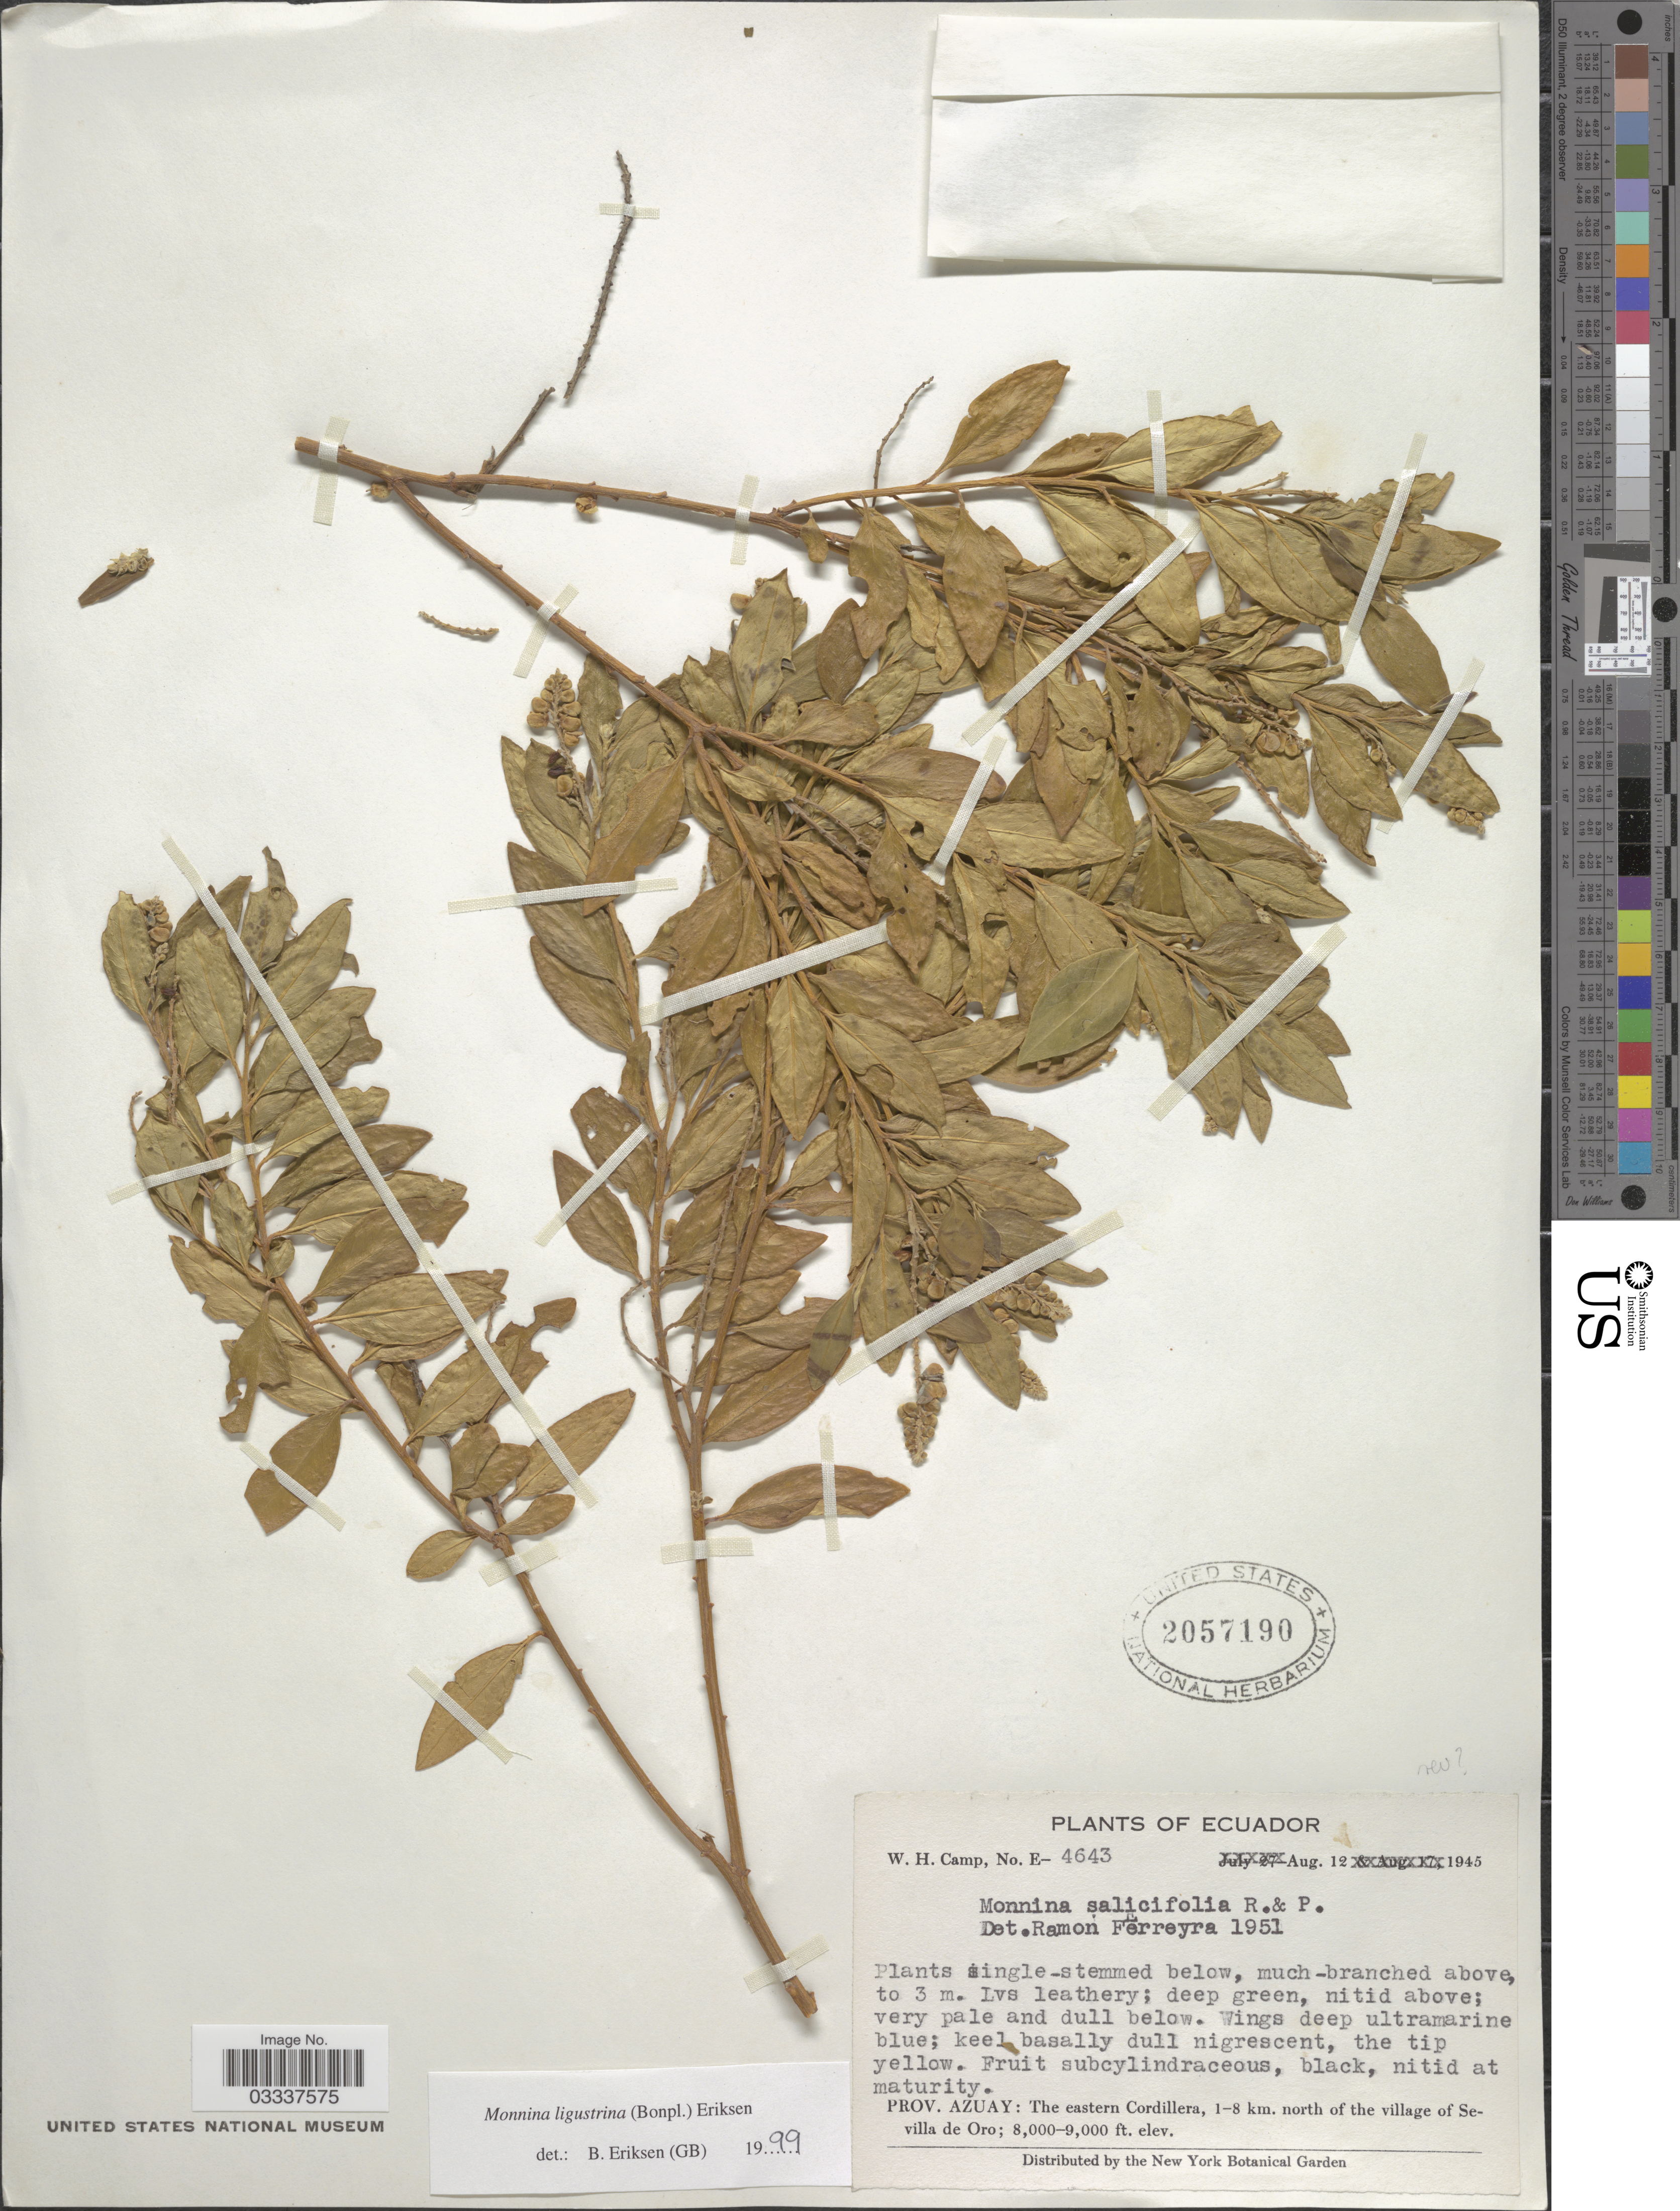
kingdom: Plantae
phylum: Tracheophyta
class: Magnoliopsida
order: Fabales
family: Polygalaceae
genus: Monnina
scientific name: Monnina ligustrifolia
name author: Kunth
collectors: W. H. Camp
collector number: E-4643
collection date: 1945-08-12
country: Ecuador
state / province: Azuay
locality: The eastern Cordillera, 1-8 km. north of the village of Sevilla de Oro.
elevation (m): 2438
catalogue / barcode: US 2057190